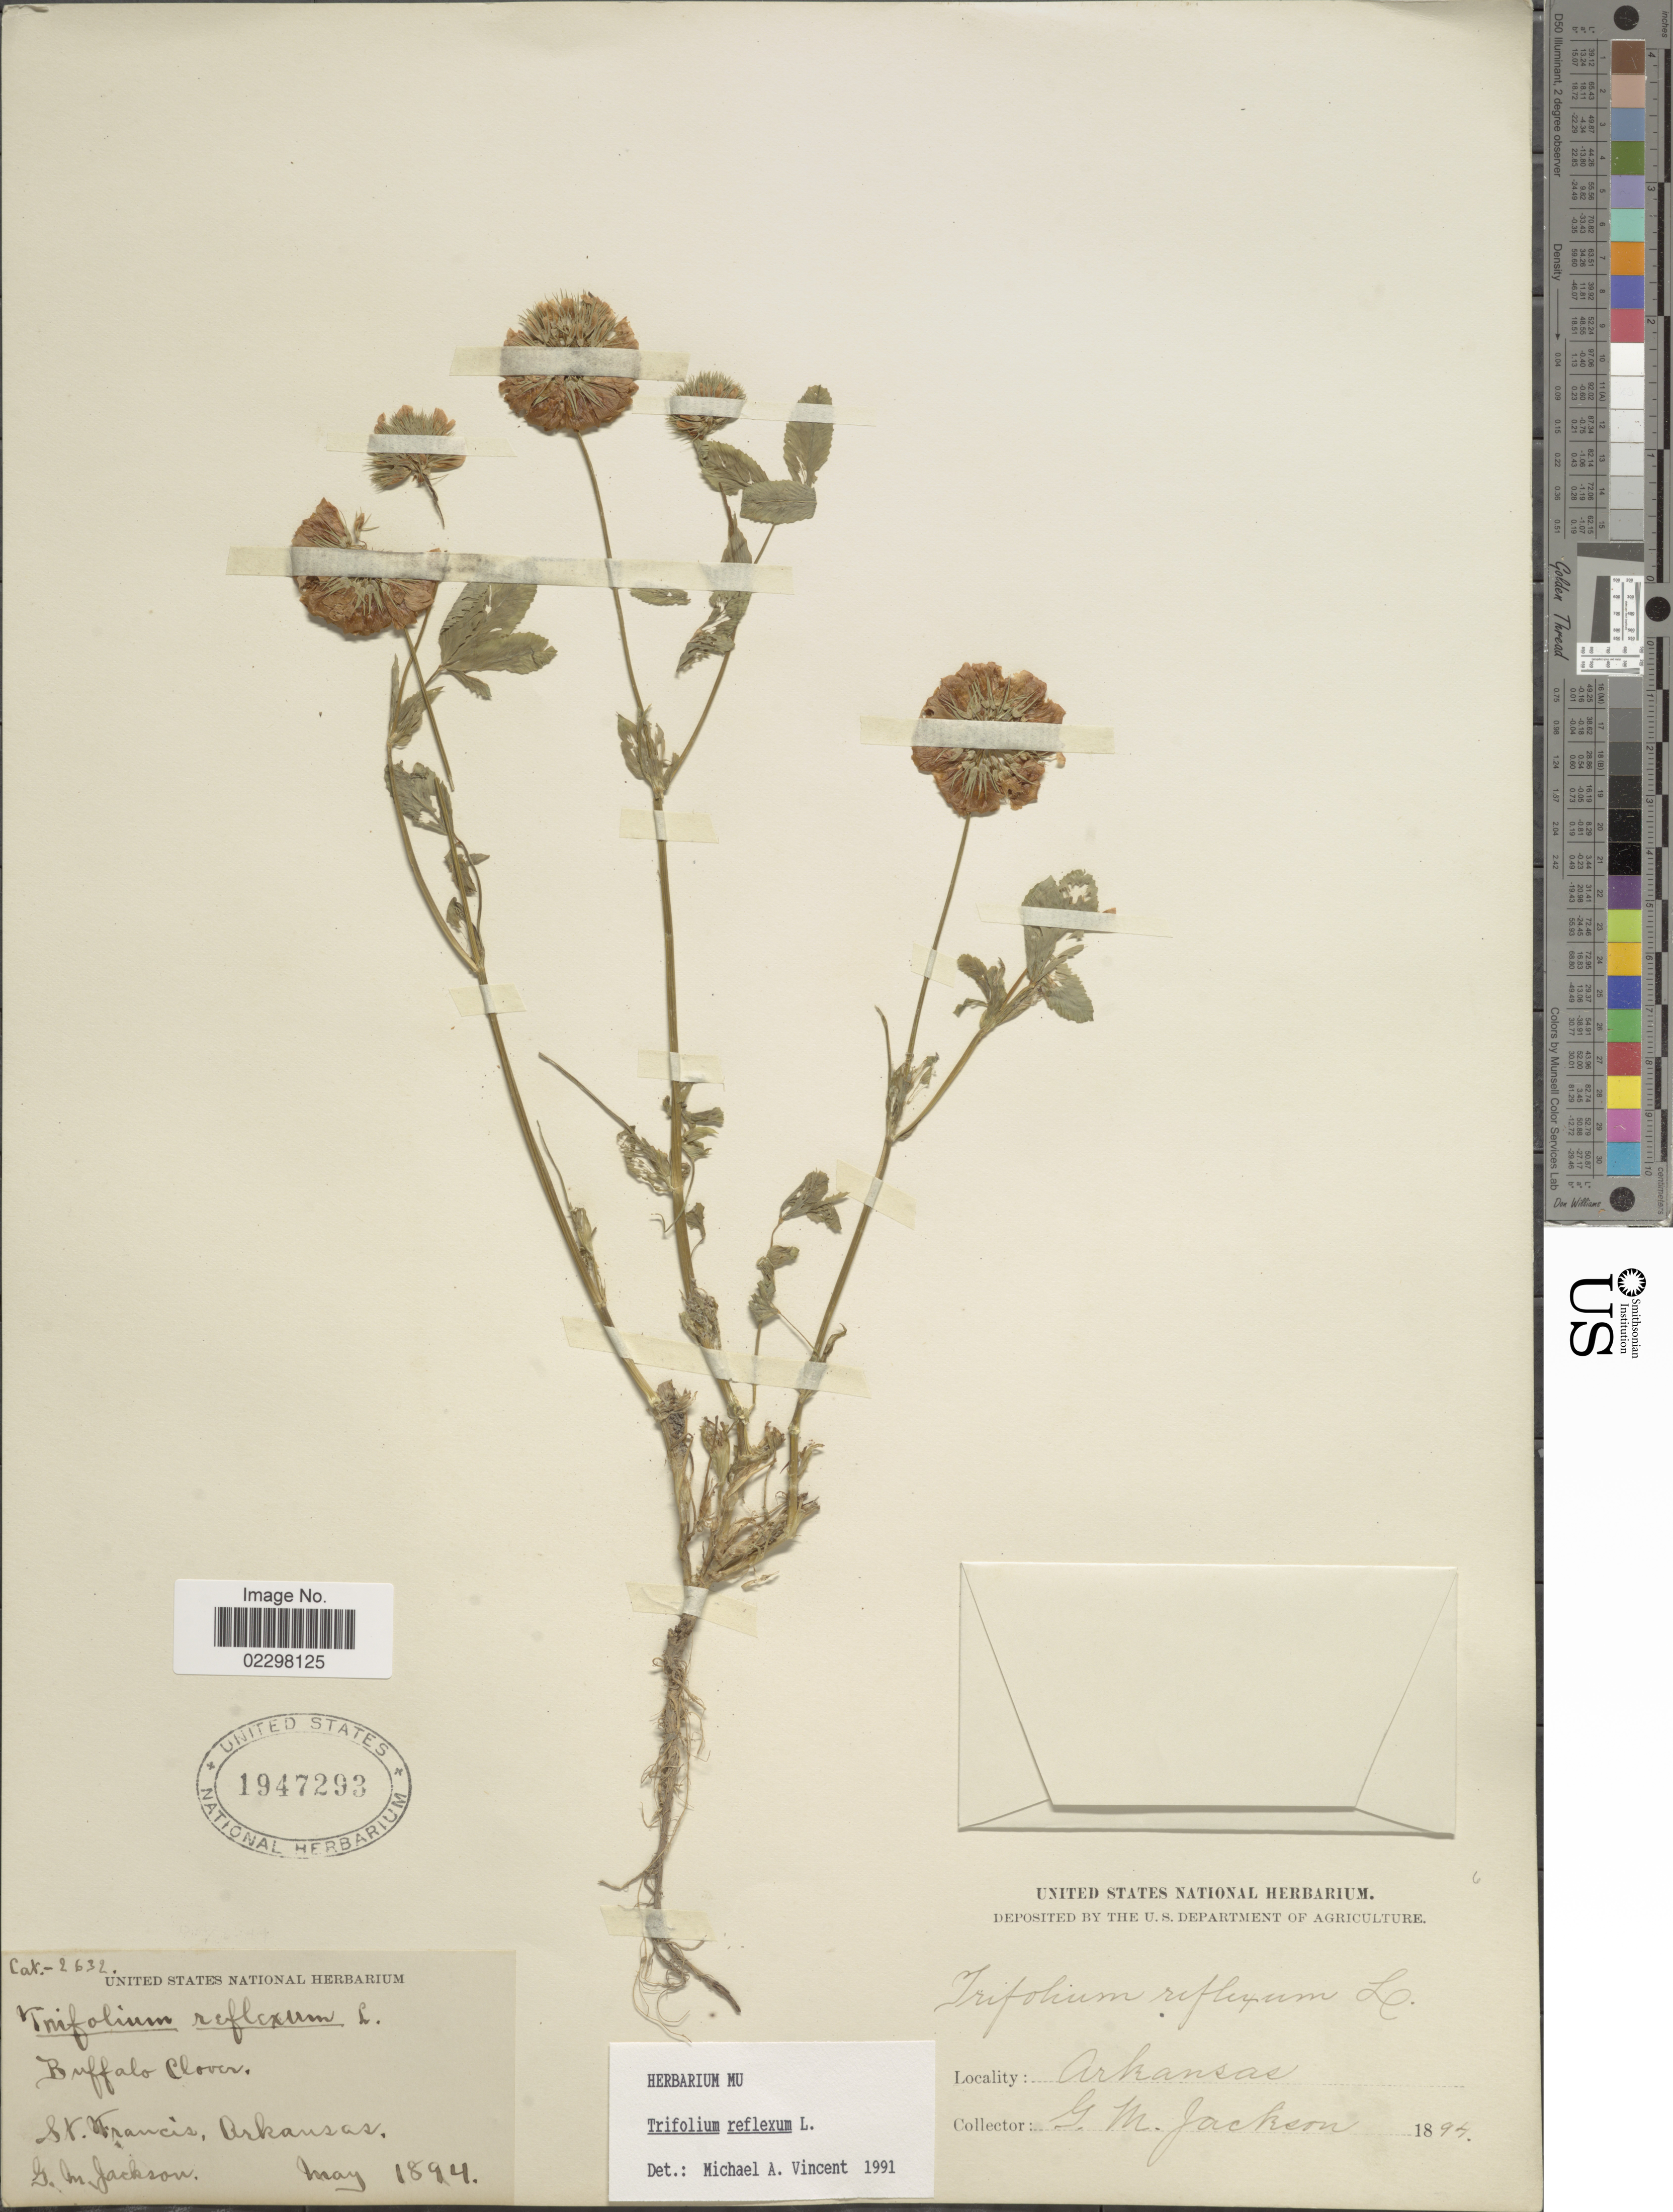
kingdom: Plantae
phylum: Tracheophyta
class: Magnoliopsida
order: Fabales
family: Fabaceae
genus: Trifolium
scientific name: Trifolium reflexum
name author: L.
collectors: G. Jackson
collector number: Cat.-2632*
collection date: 1894-05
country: United States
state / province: Arkansas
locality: Buffalo Clover, St. Francis.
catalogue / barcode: US 1947293